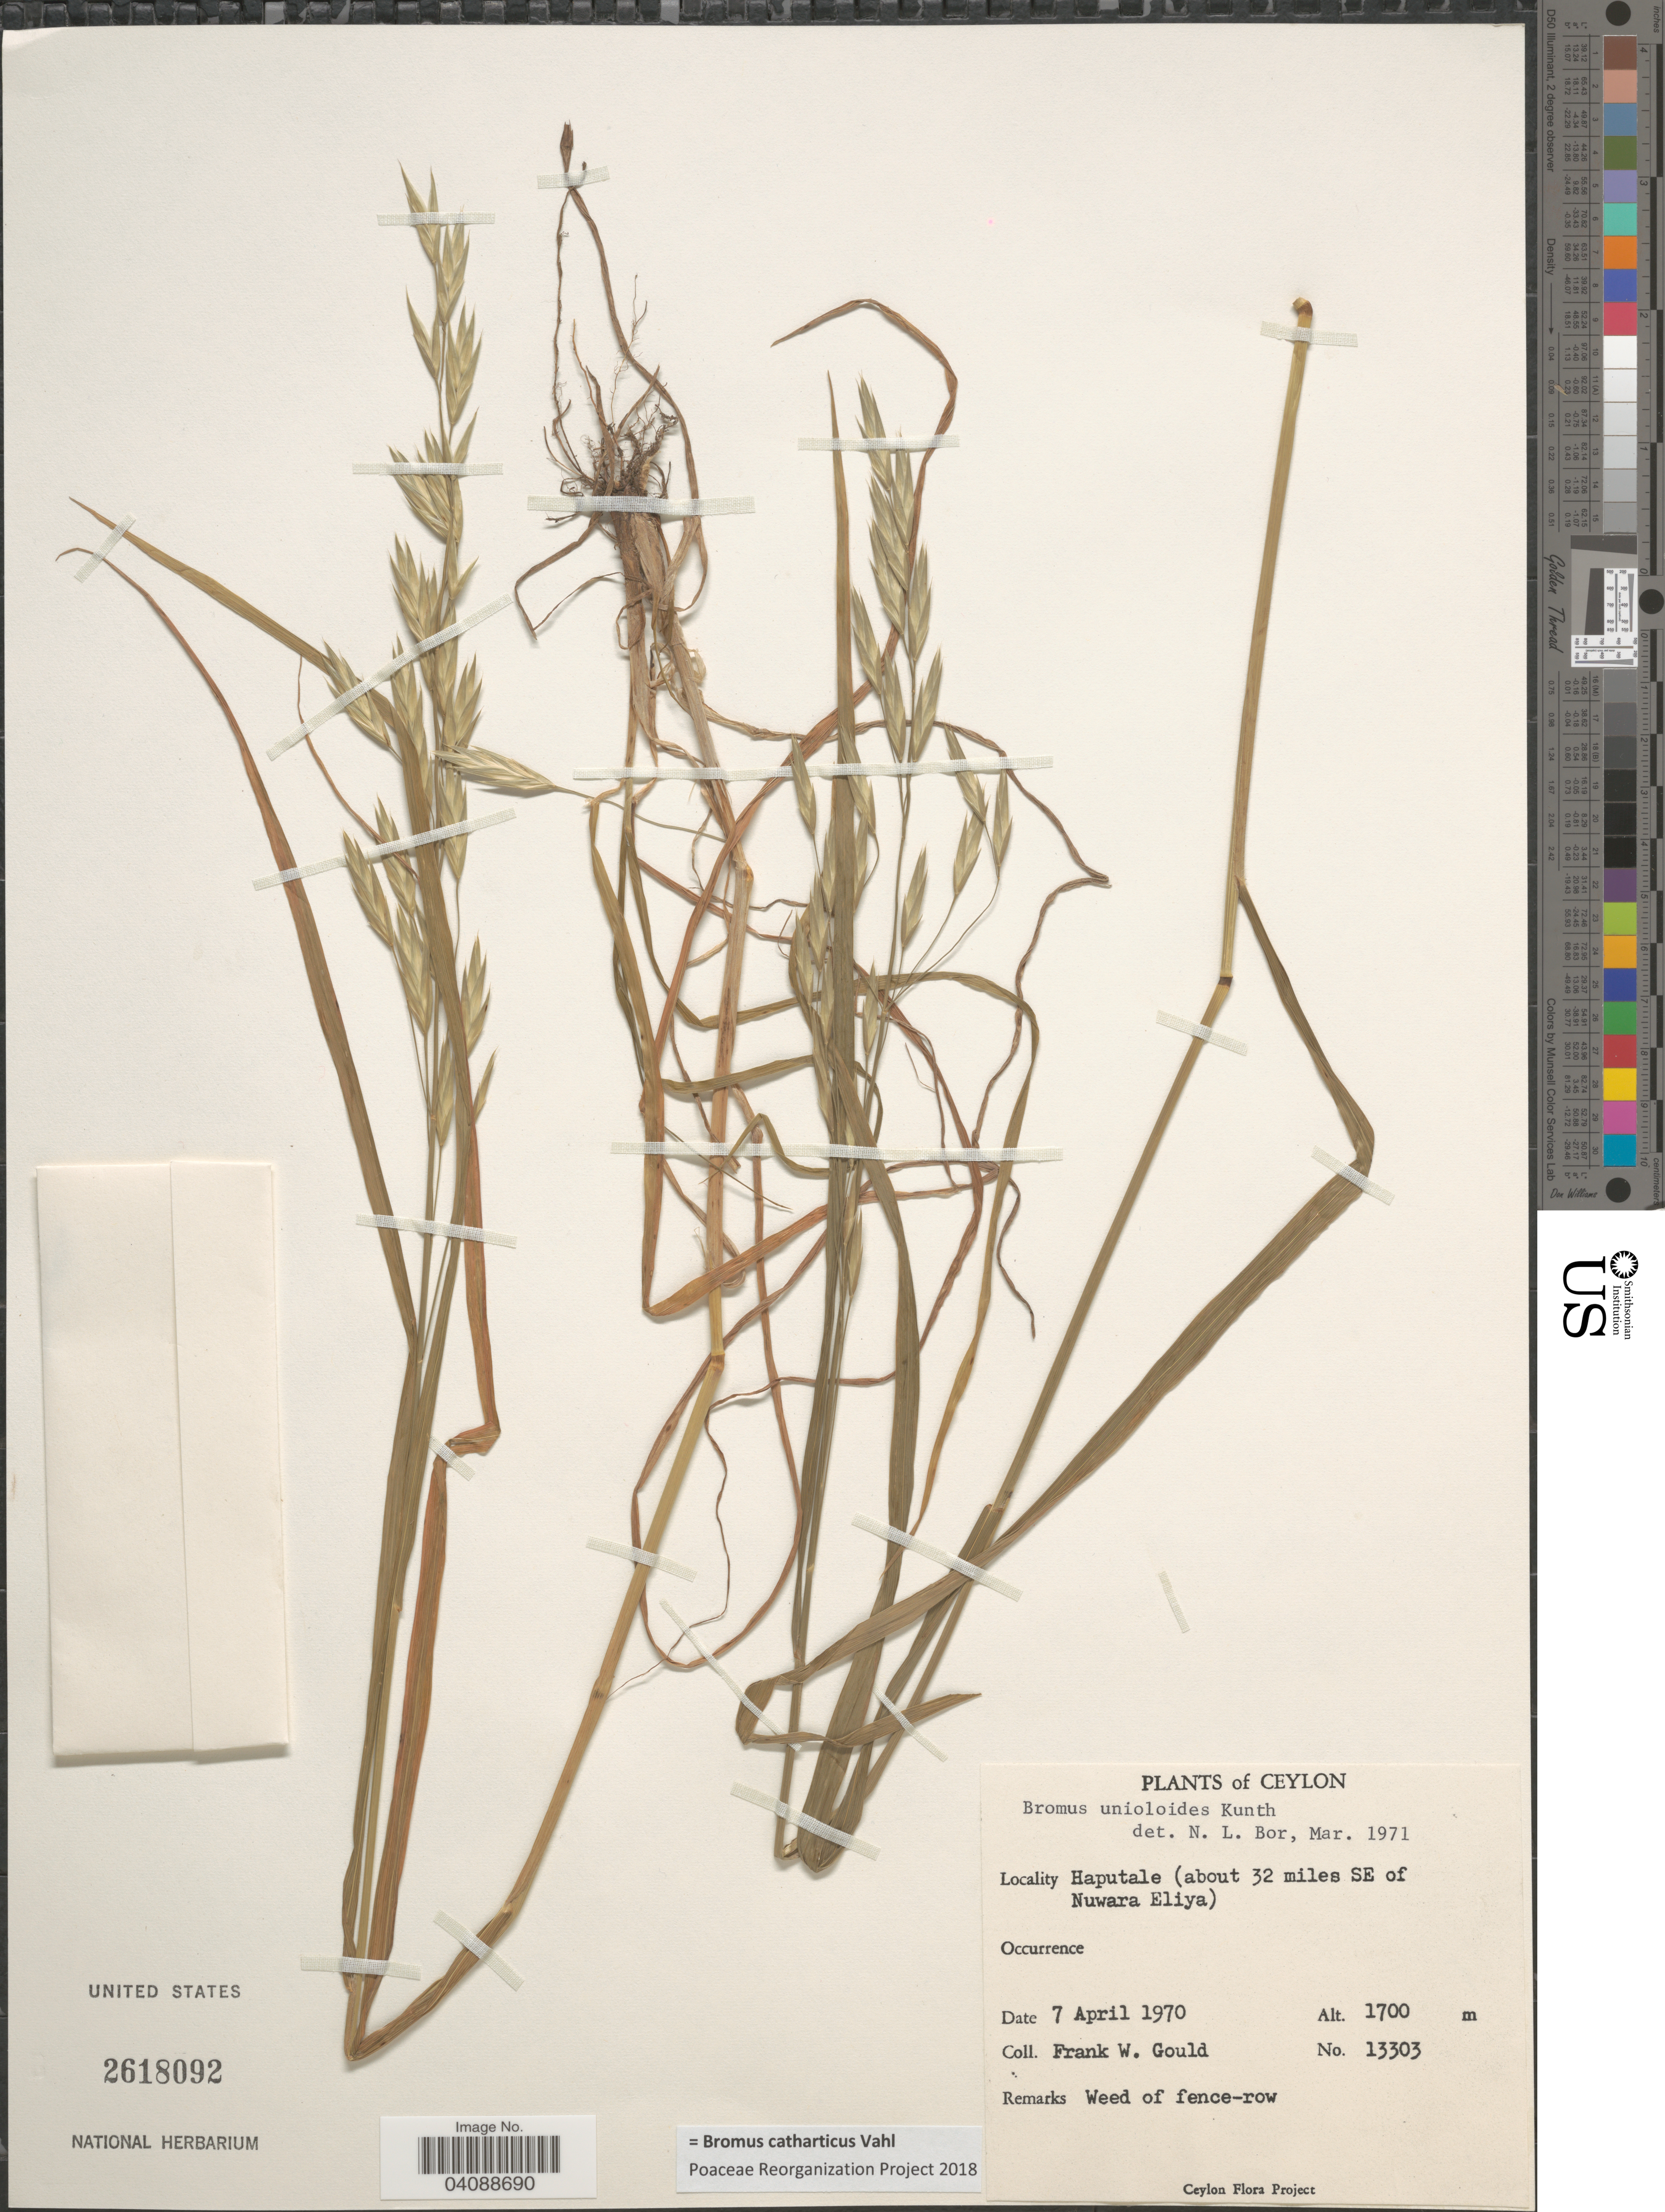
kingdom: Plantae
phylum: Tracheophyta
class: Liliopsida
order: Poales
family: Poaceae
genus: Bromus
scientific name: Bromus catharticus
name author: Vahl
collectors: F. W. Gould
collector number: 13303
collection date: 1970-04-07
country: Sri Lanka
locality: Ceylon. Haputale (about 32 miles SE of Nuwara Eliya).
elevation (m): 1700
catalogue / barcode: US 2618092